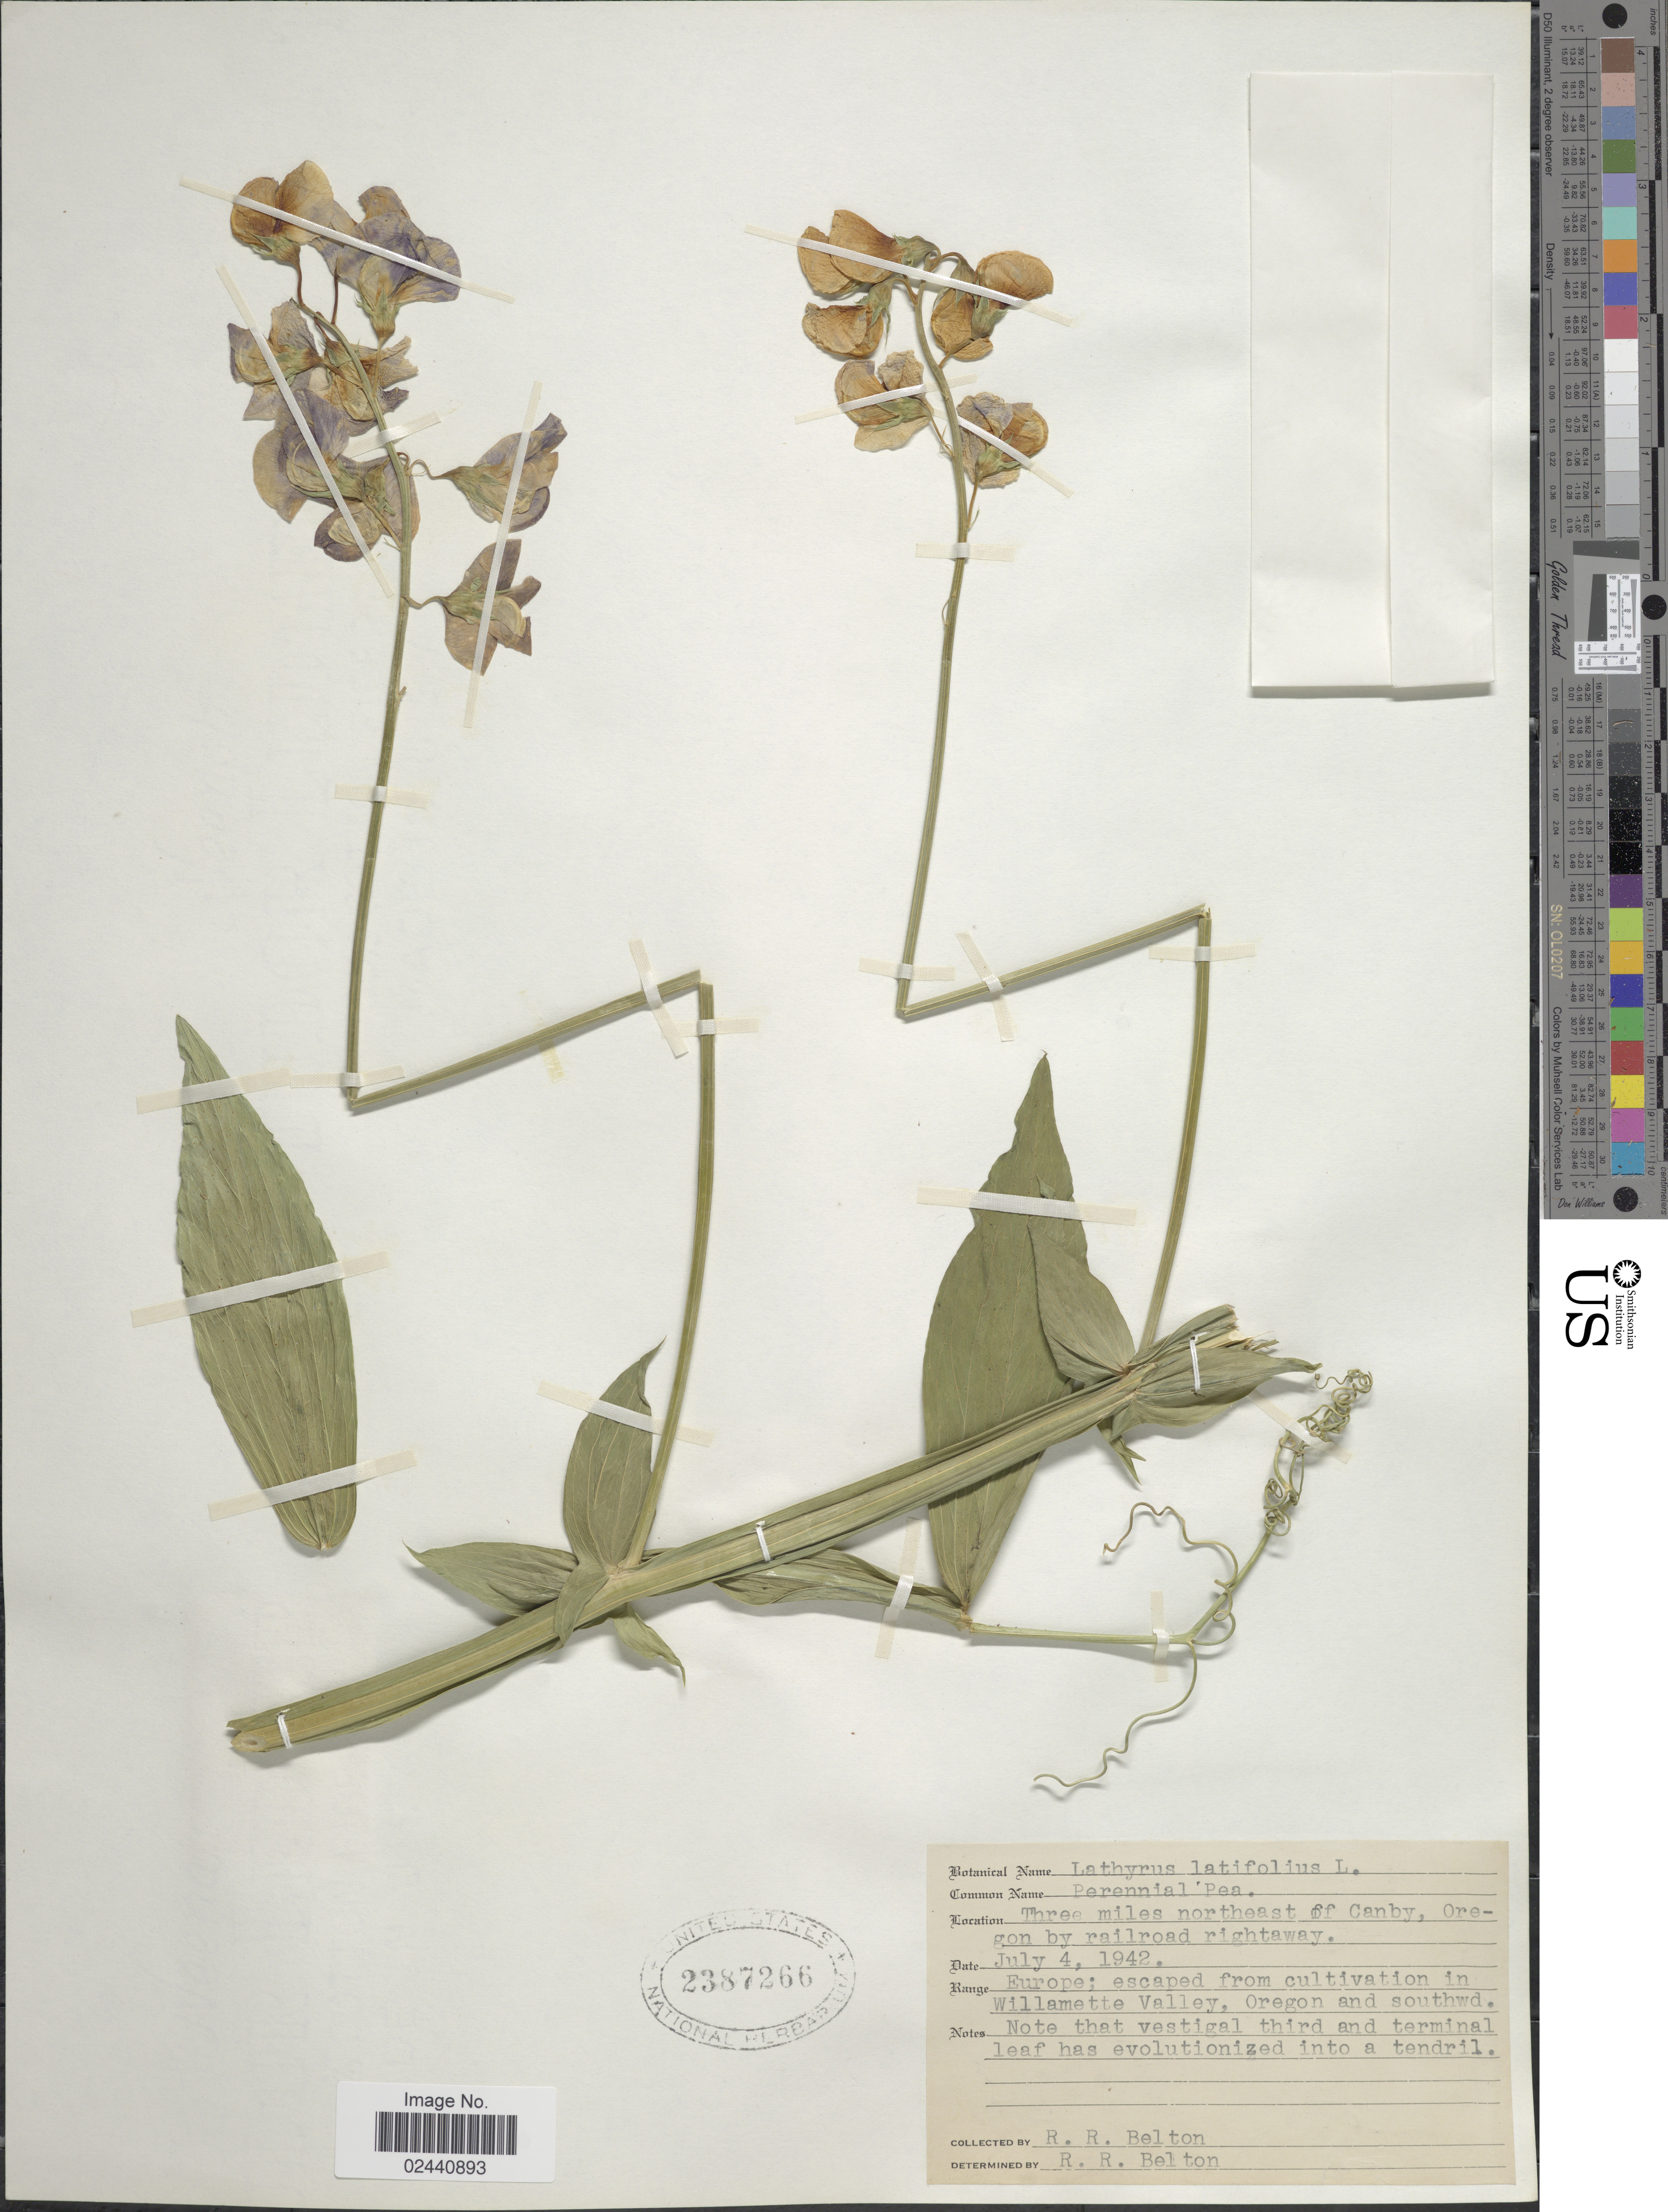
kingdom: Plantae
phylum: Tracheophyta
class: Magnoliopsida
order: Fabales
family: Fabaceae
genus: Lathyrus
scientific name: Lathyrus latifolius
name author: L.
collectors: R. Belton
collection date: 1942-07-04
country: United States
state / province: Oregon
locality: Three miles northeast of Canby, Oregon by railroad rightaway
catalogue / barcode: US 2387266